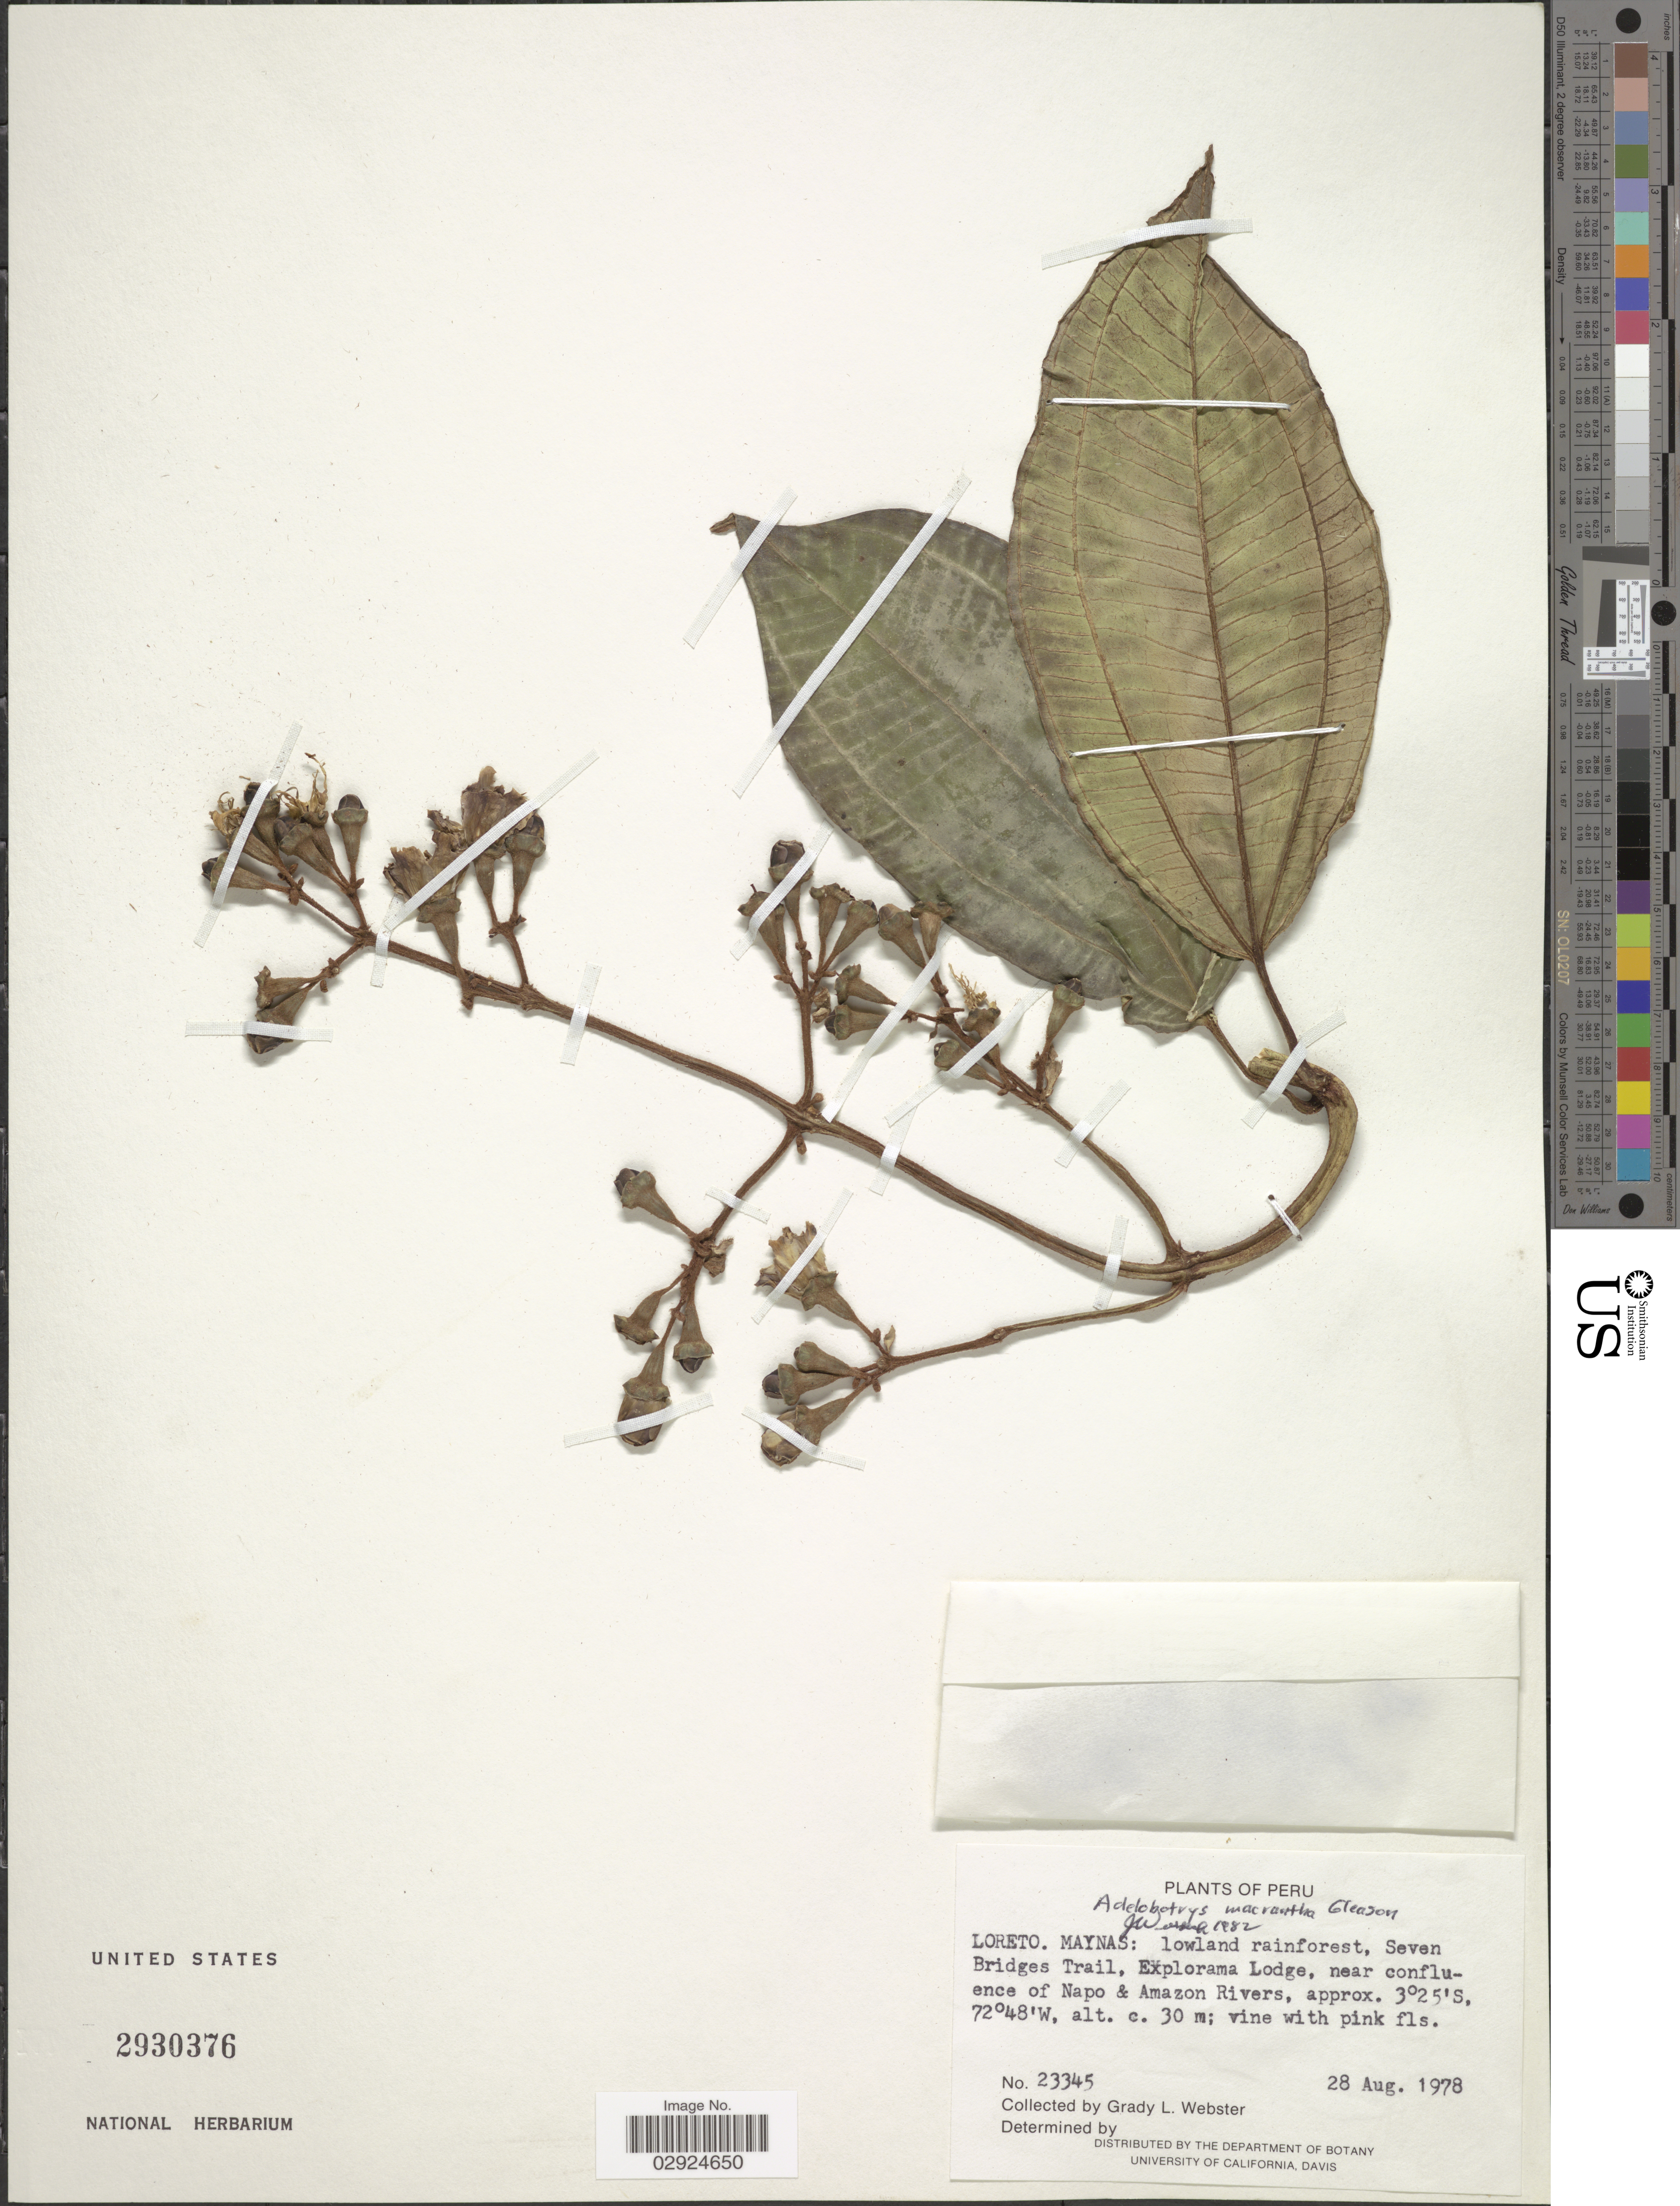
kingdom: Plantae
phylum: Tracheophyta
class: Magnoliopsida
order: Myrtales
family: Melastomataceae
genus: Adelobotrys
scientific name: Adelobotrys macrantha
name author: Gleason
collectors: G. L. Webster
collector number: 23345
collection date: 1978-08-28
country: Peru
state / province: Loreto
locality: Maynas: lowland rainforest, Seven Bridges Trail, Explorama Lodge, near confluence of Napo & Amazon Rivers.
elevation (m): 30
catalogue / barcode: US 2930376